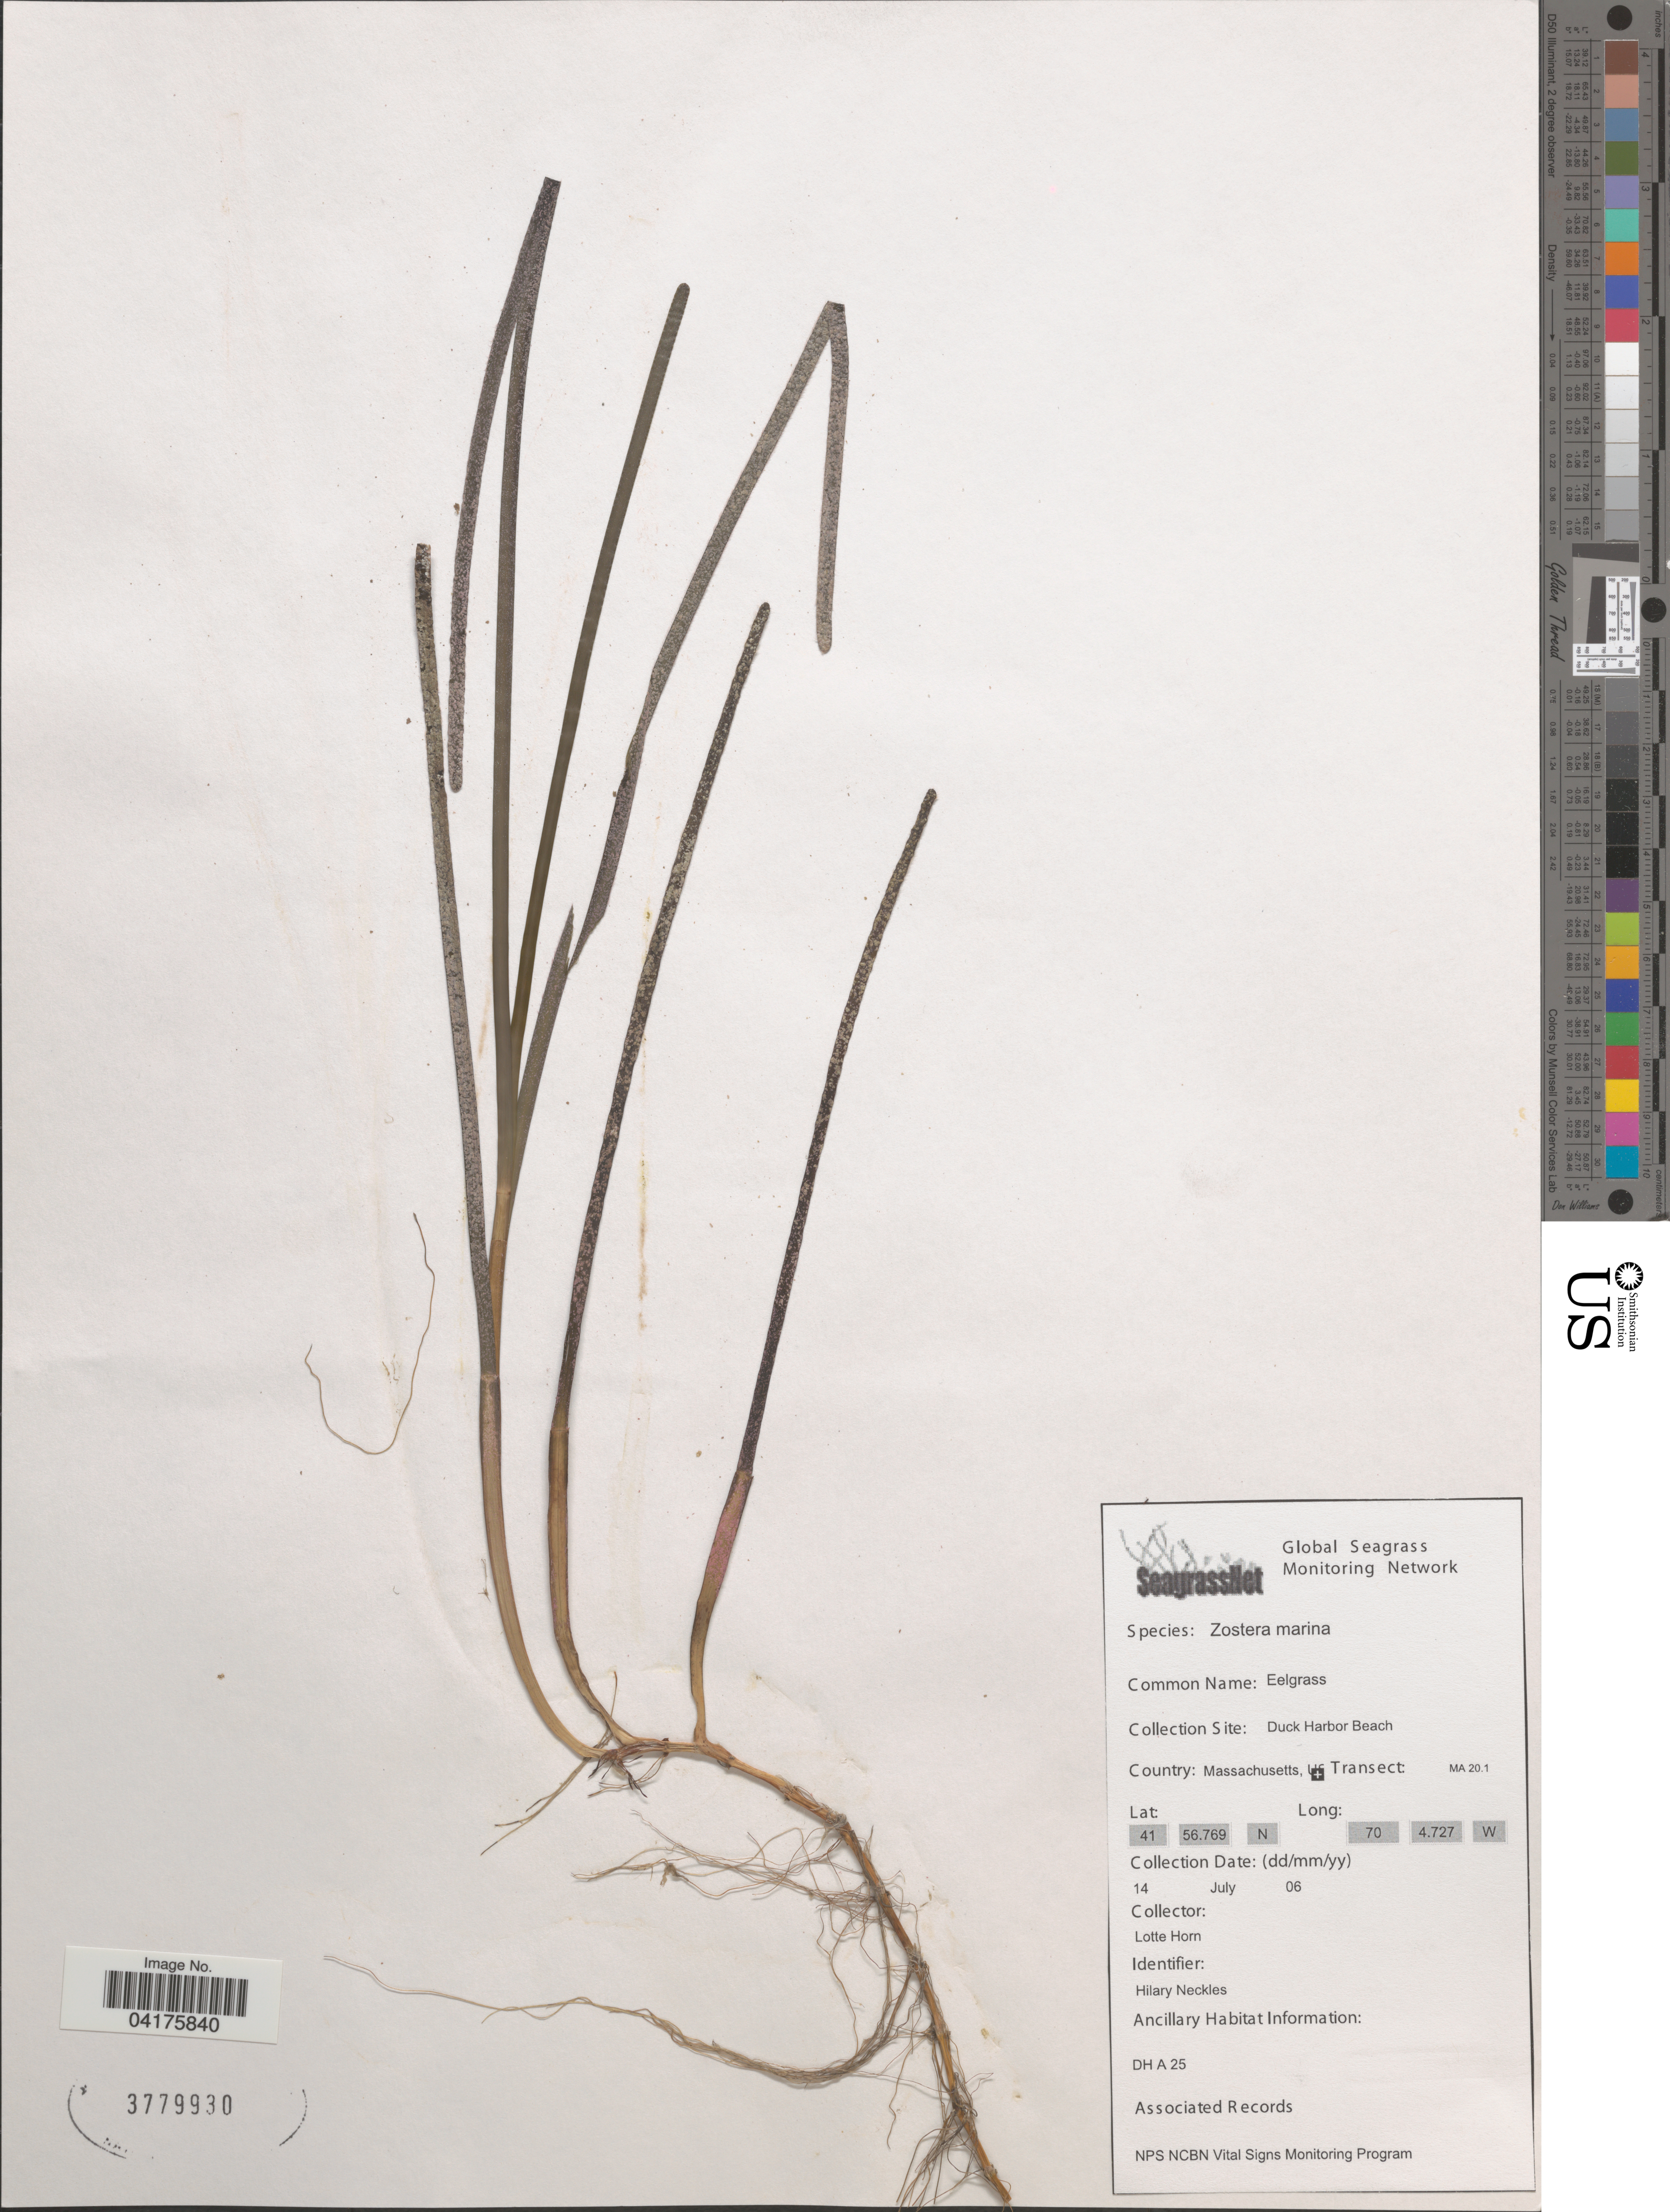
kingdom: Plantae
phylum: Tracheophyta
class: Liliopsida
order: Alismatales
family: Zosteraceae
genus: Zostera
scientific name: Zostera marina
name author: L.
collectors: L. Horn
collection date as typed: Transcribed d/m/y: 14/7/6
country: United States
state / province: Massachusetts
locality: Duck Harbor Beach.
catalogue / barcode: US 3779930